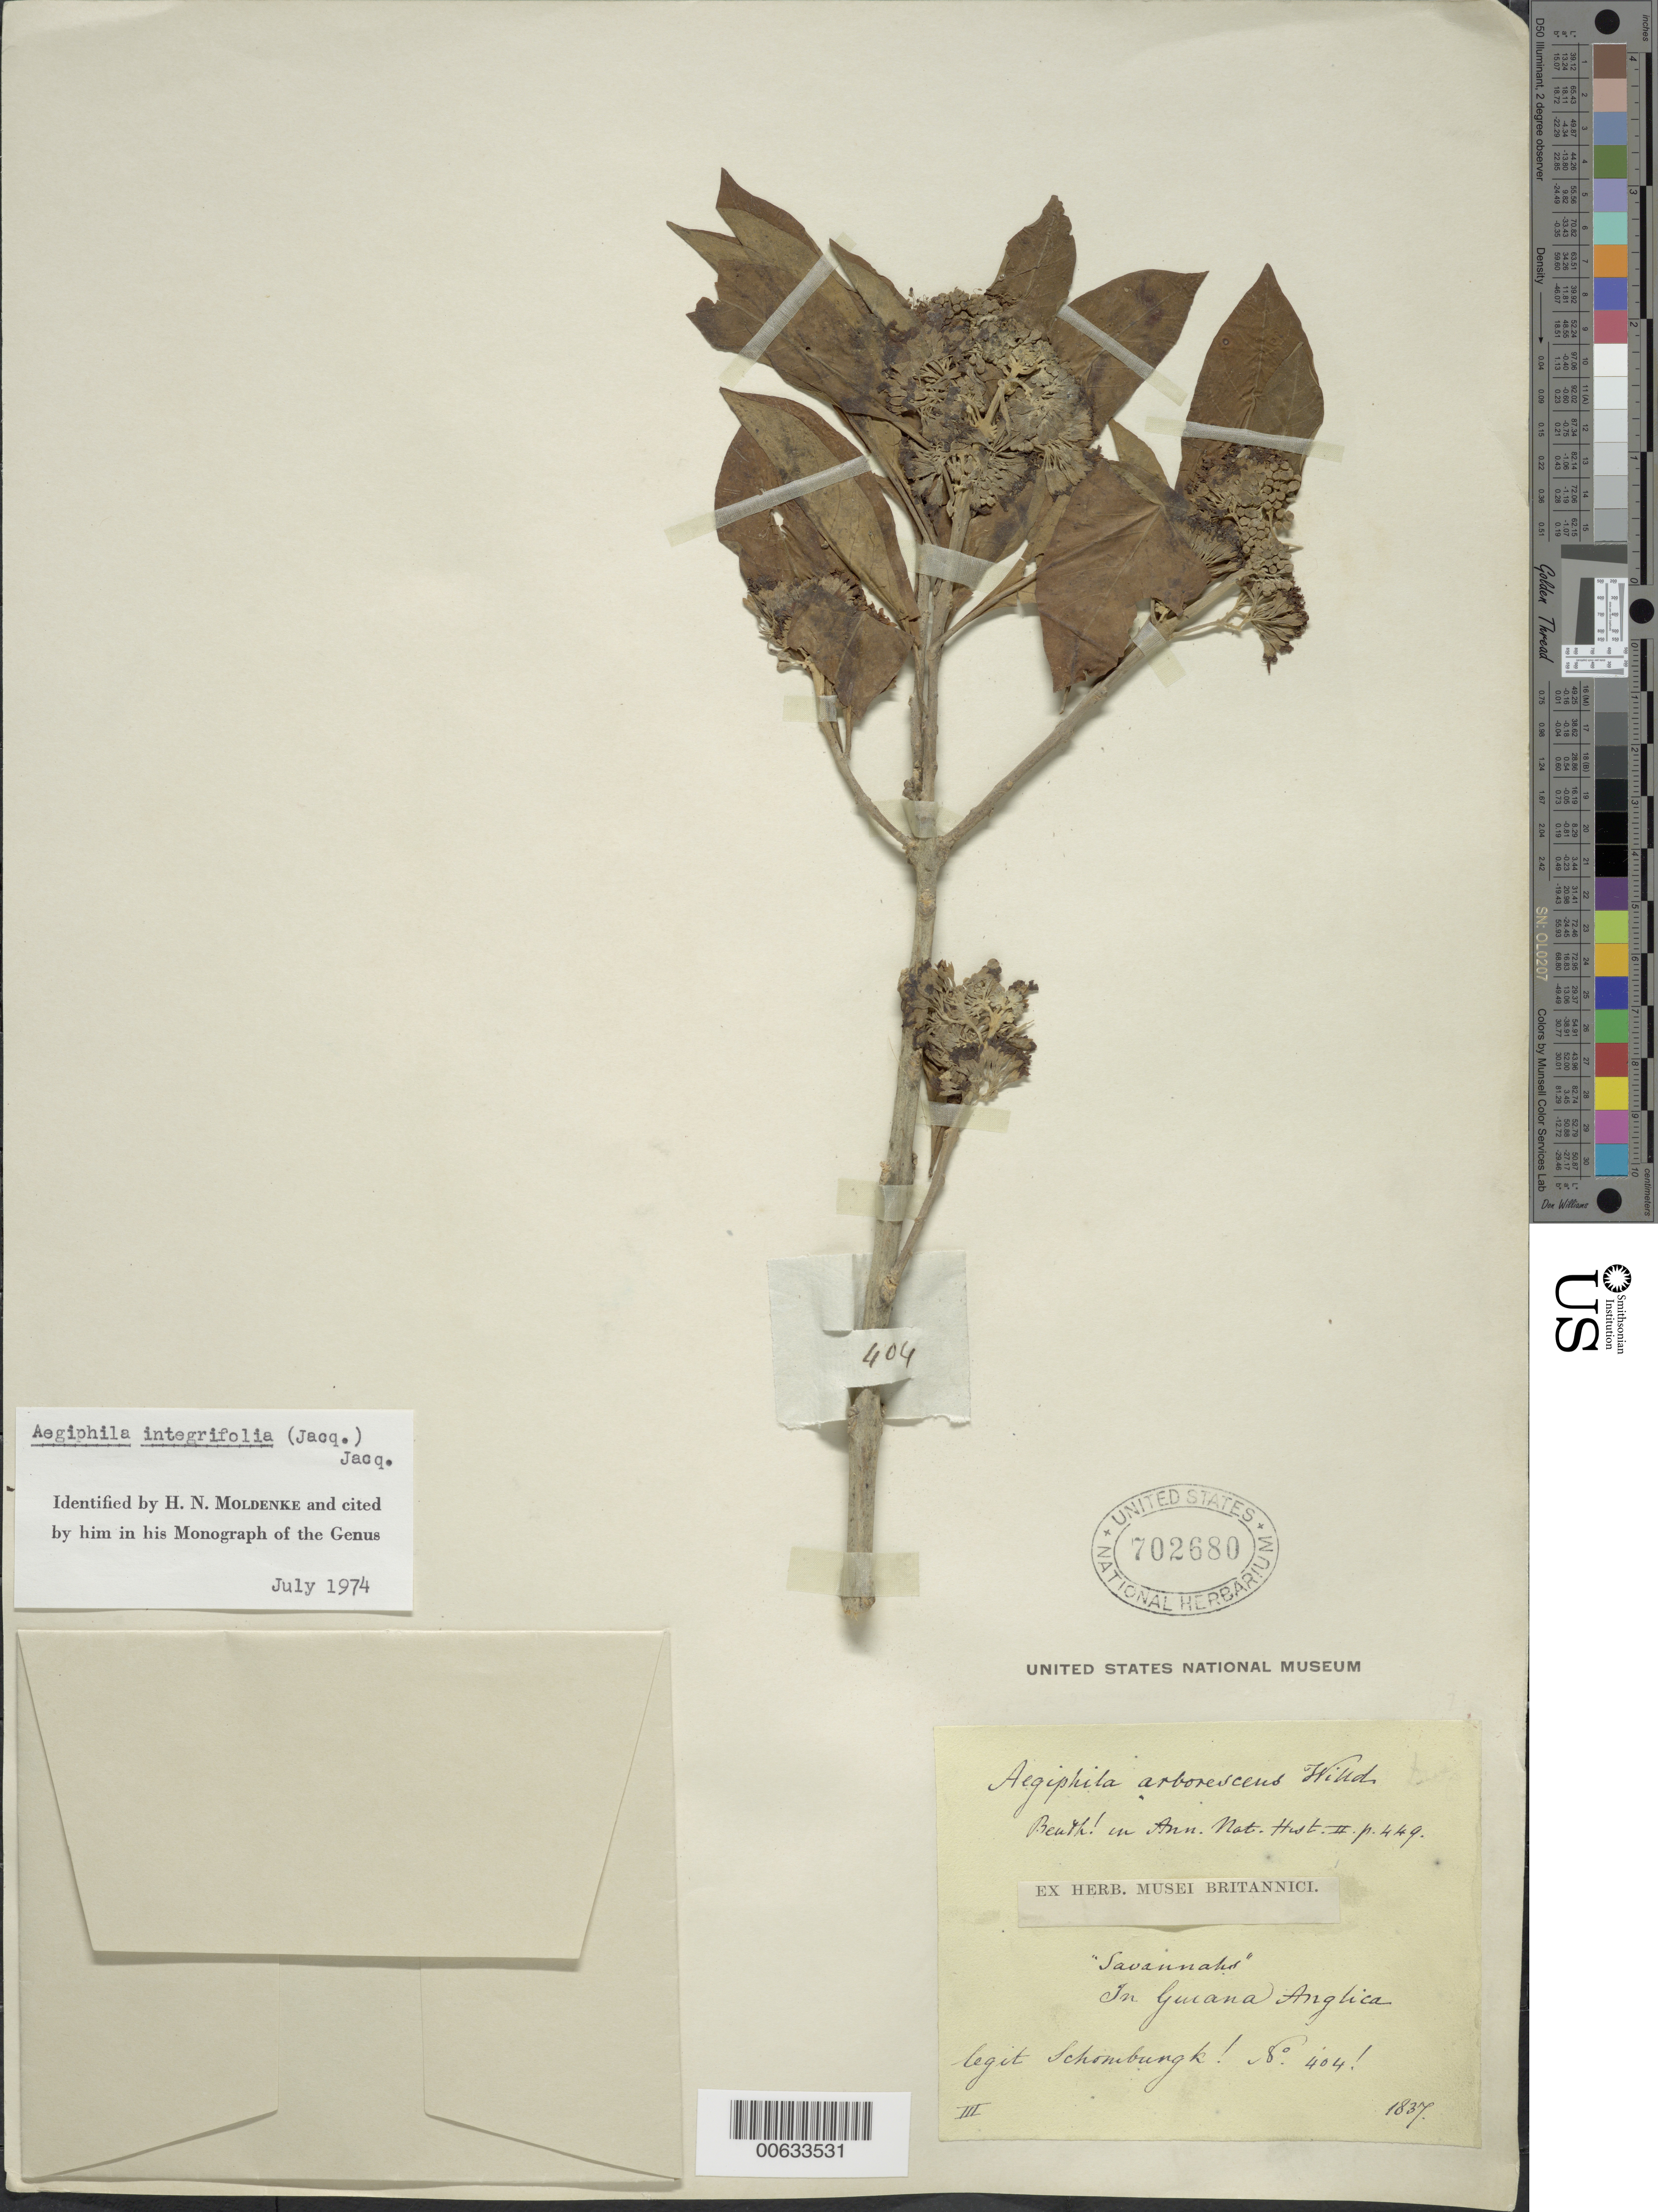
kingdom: Plantae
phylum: Tracheophyta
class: Magnoliopsida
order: Lamiales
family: Lamiaceae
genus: Aegiphila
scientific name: Aegiphila integrifolia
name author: (Jacq.) B.D. Jacks.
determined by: Moldenke, H. N.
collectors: R. H. Schomburgk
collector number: I 404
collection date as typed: March 1837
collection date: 1837-03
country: Guyana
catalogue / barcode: US 702680